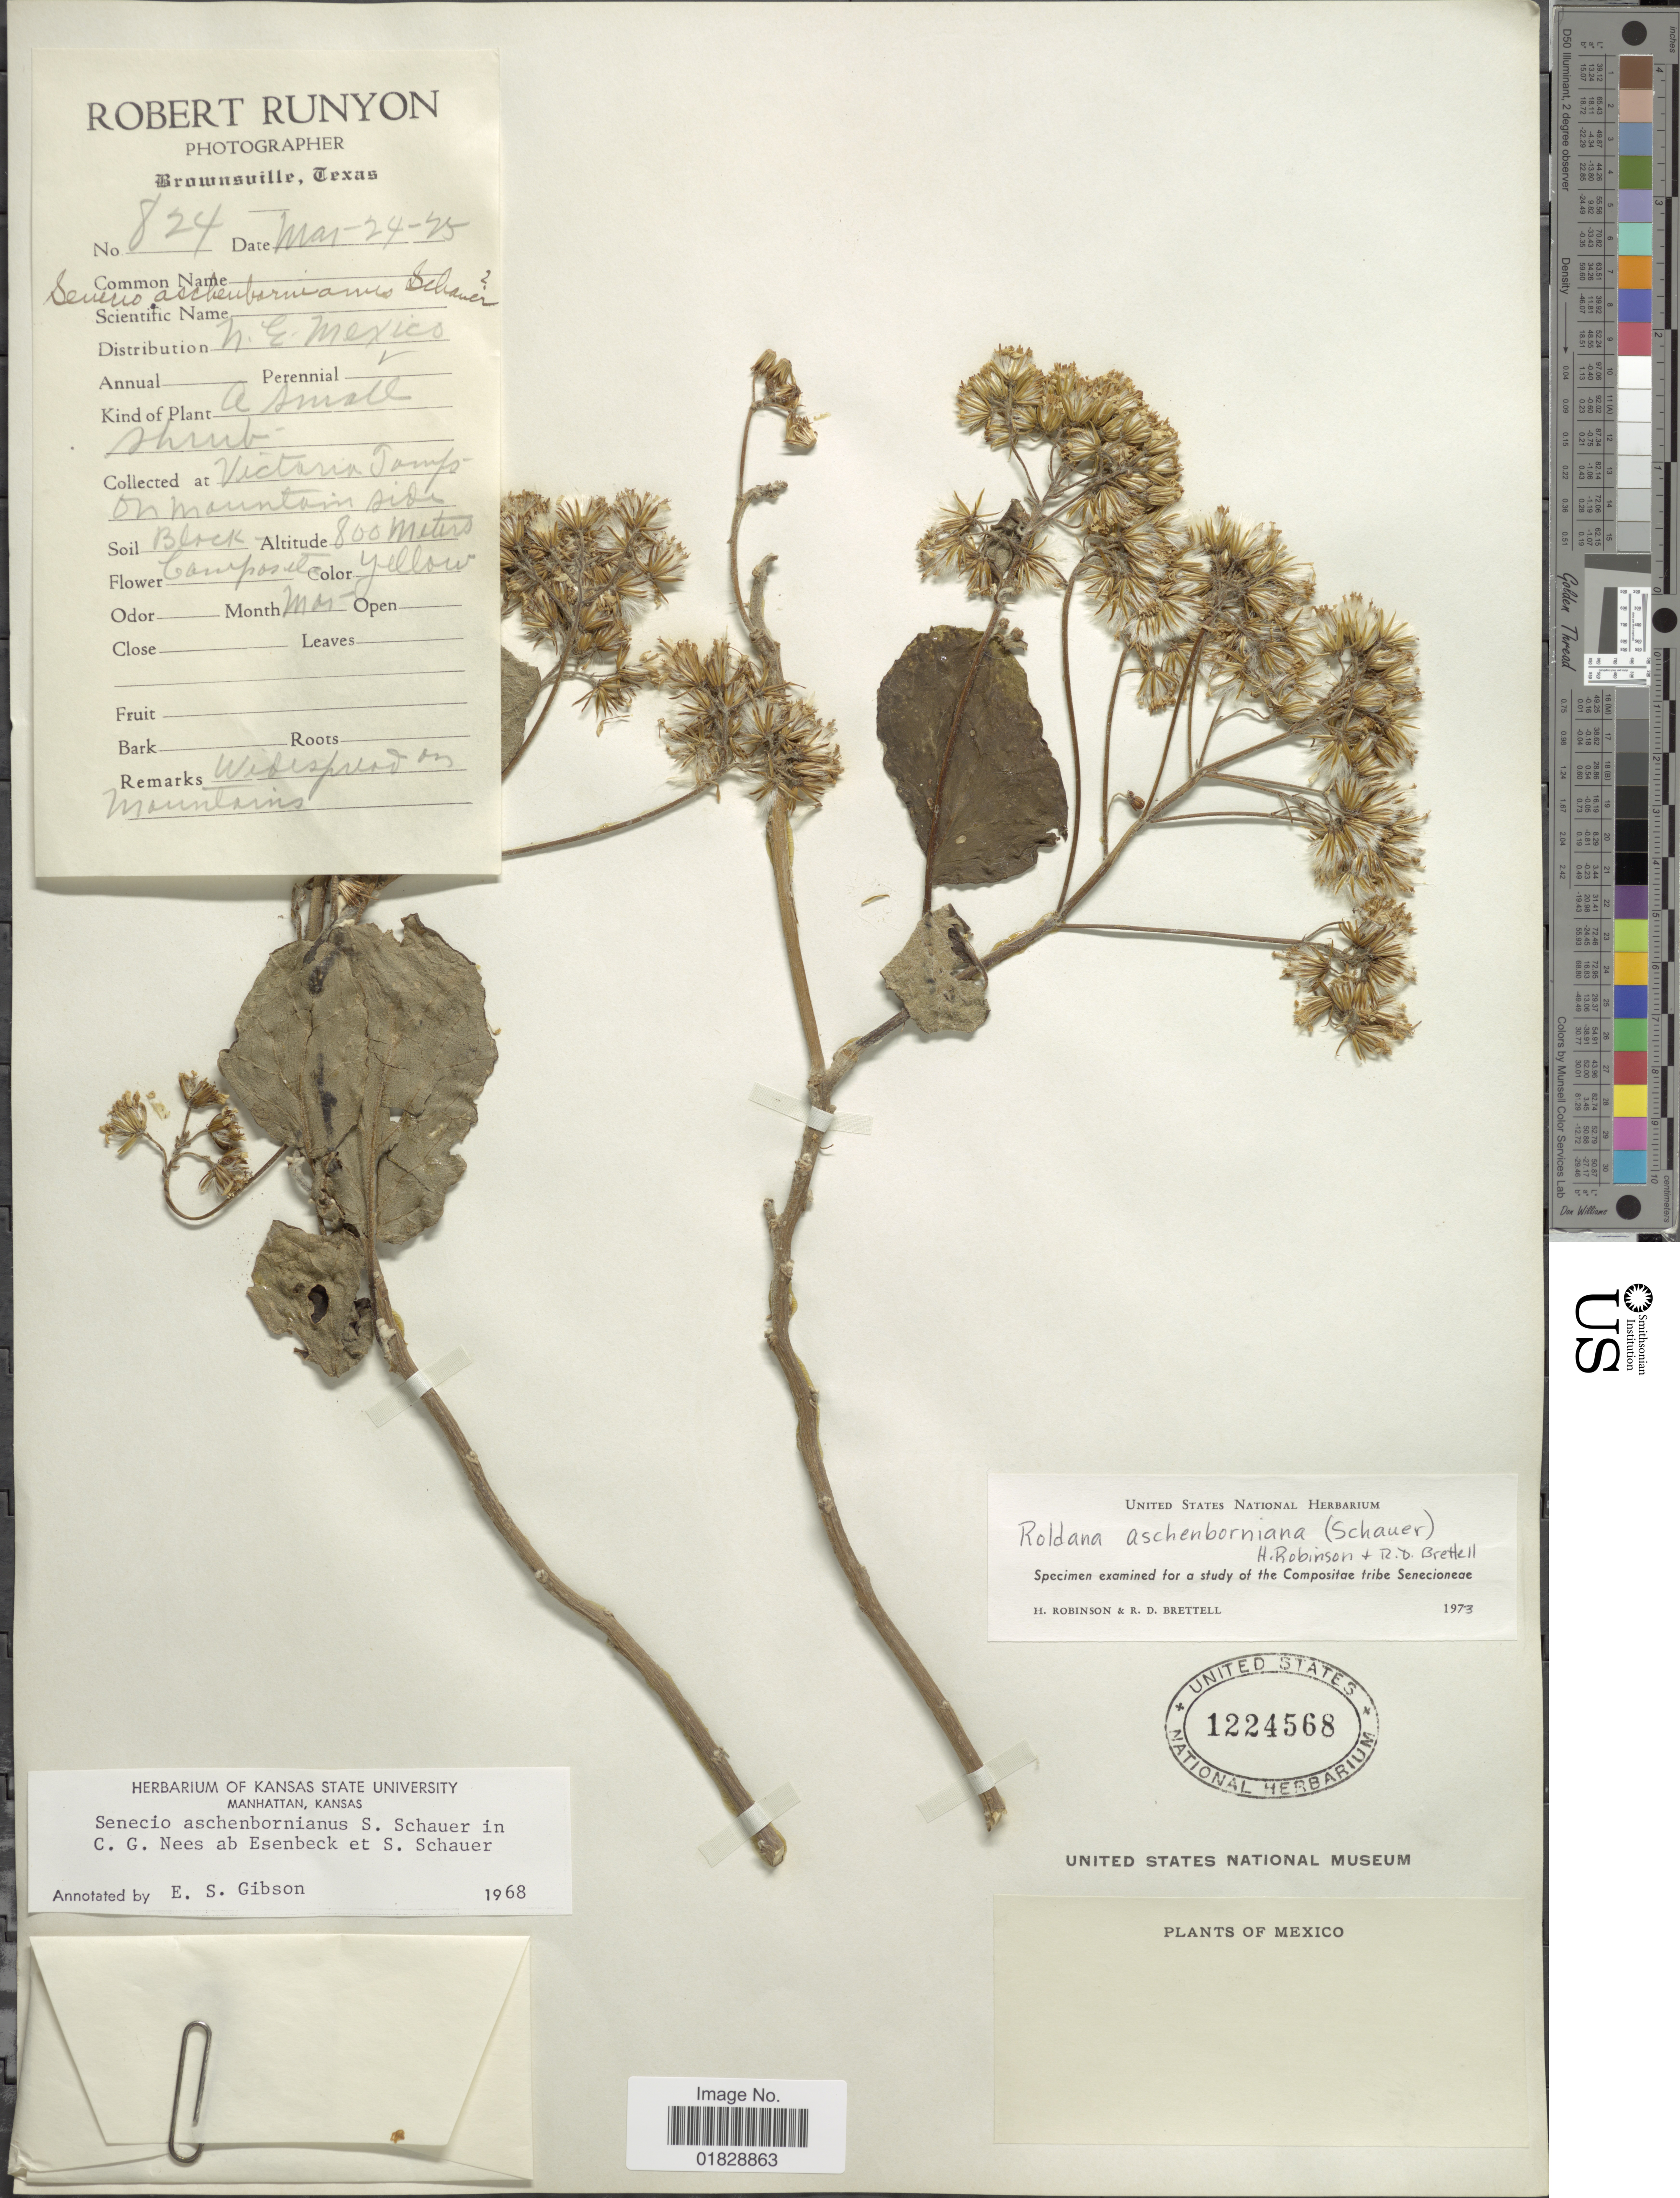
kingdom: Plantae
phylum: Tracheophyta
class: Magnoliopsida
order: Asterales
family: Asteraceae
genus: Roldana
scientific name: Roldana aschenborniana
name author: (S. Schauer) H. Rob. & Brettell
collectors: R. Runyon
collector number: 824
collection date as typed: Transcribed d/m/y: 24/3/25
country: Mexico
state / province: Tamaulipas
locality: N.E. Mexico. Victoria Tamps- on mountain side.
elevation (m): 800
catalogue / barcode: US 1224568